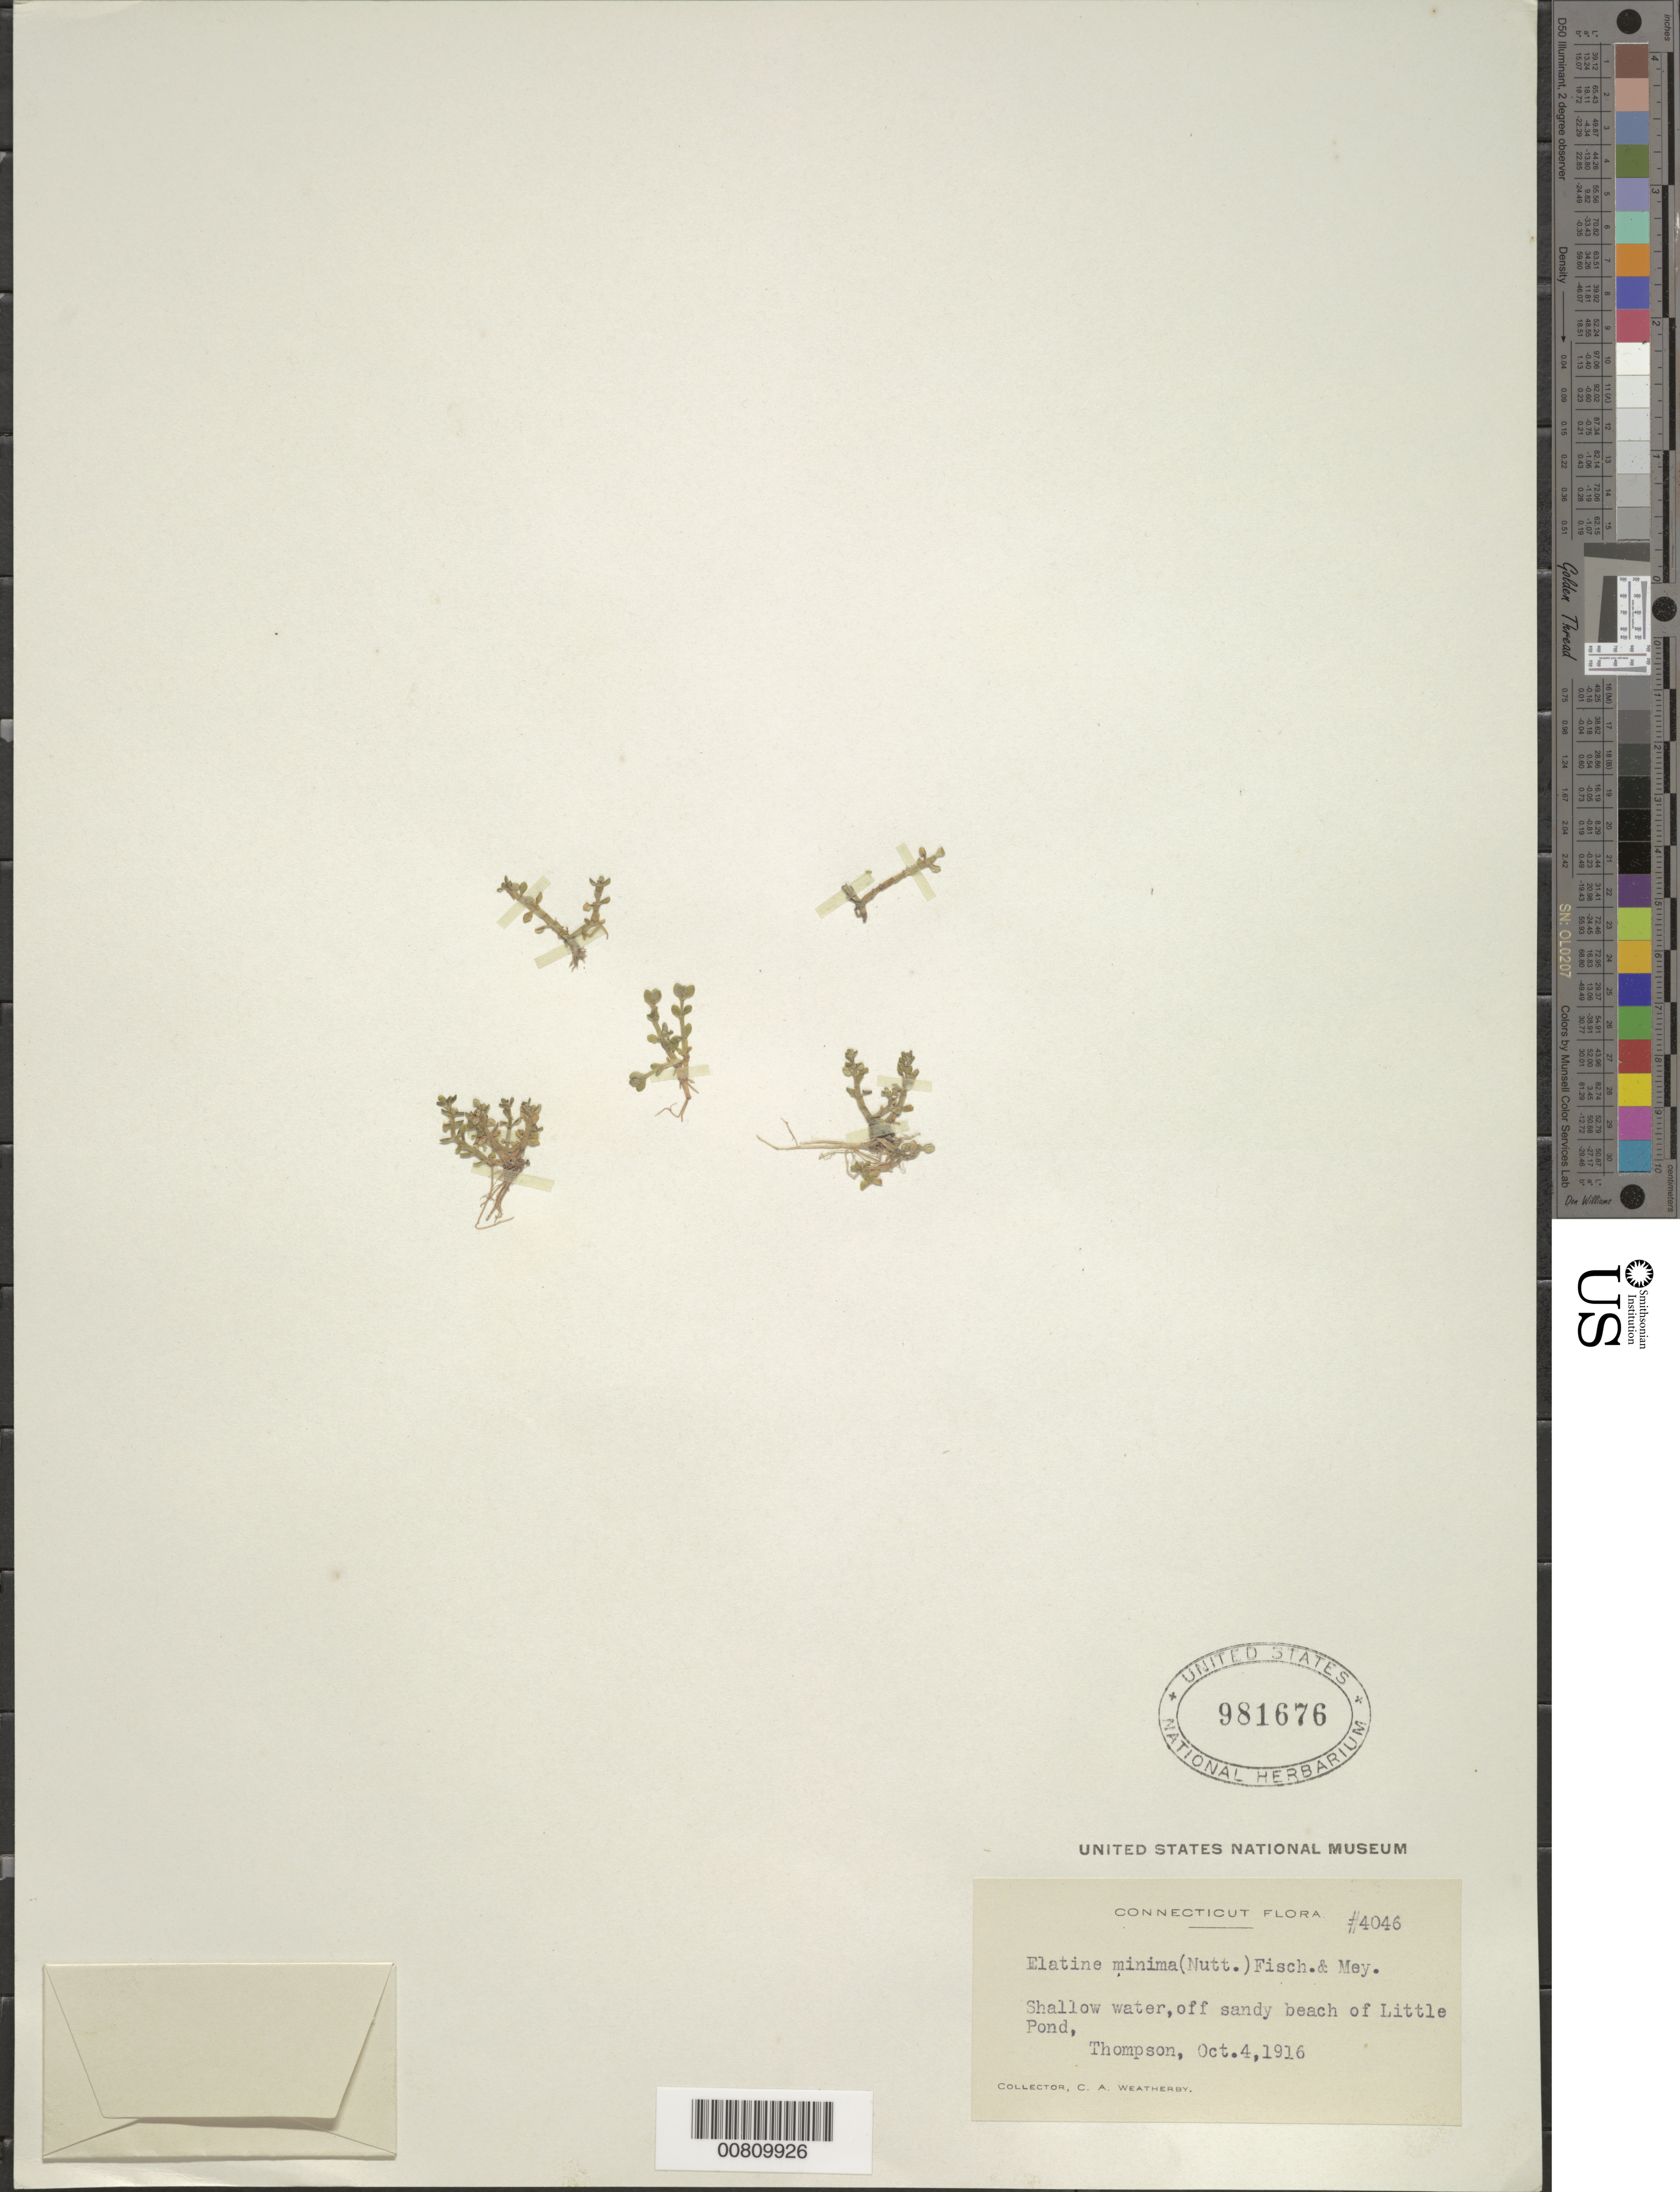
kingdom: Plantae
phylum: Tracheophyta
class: Magnoliopsida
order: Malpighiales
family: Elatinaceae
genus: Elatine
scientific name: Elatine minima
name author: (Nutt.) Fisch. & C.A. Mey.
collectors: C. A. Weatherby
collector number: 4046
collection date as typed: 04 Oct 1916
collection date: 1916-10-04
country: United States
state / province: Connecticut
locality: Thompson, Little Pond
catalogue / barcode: US 981676